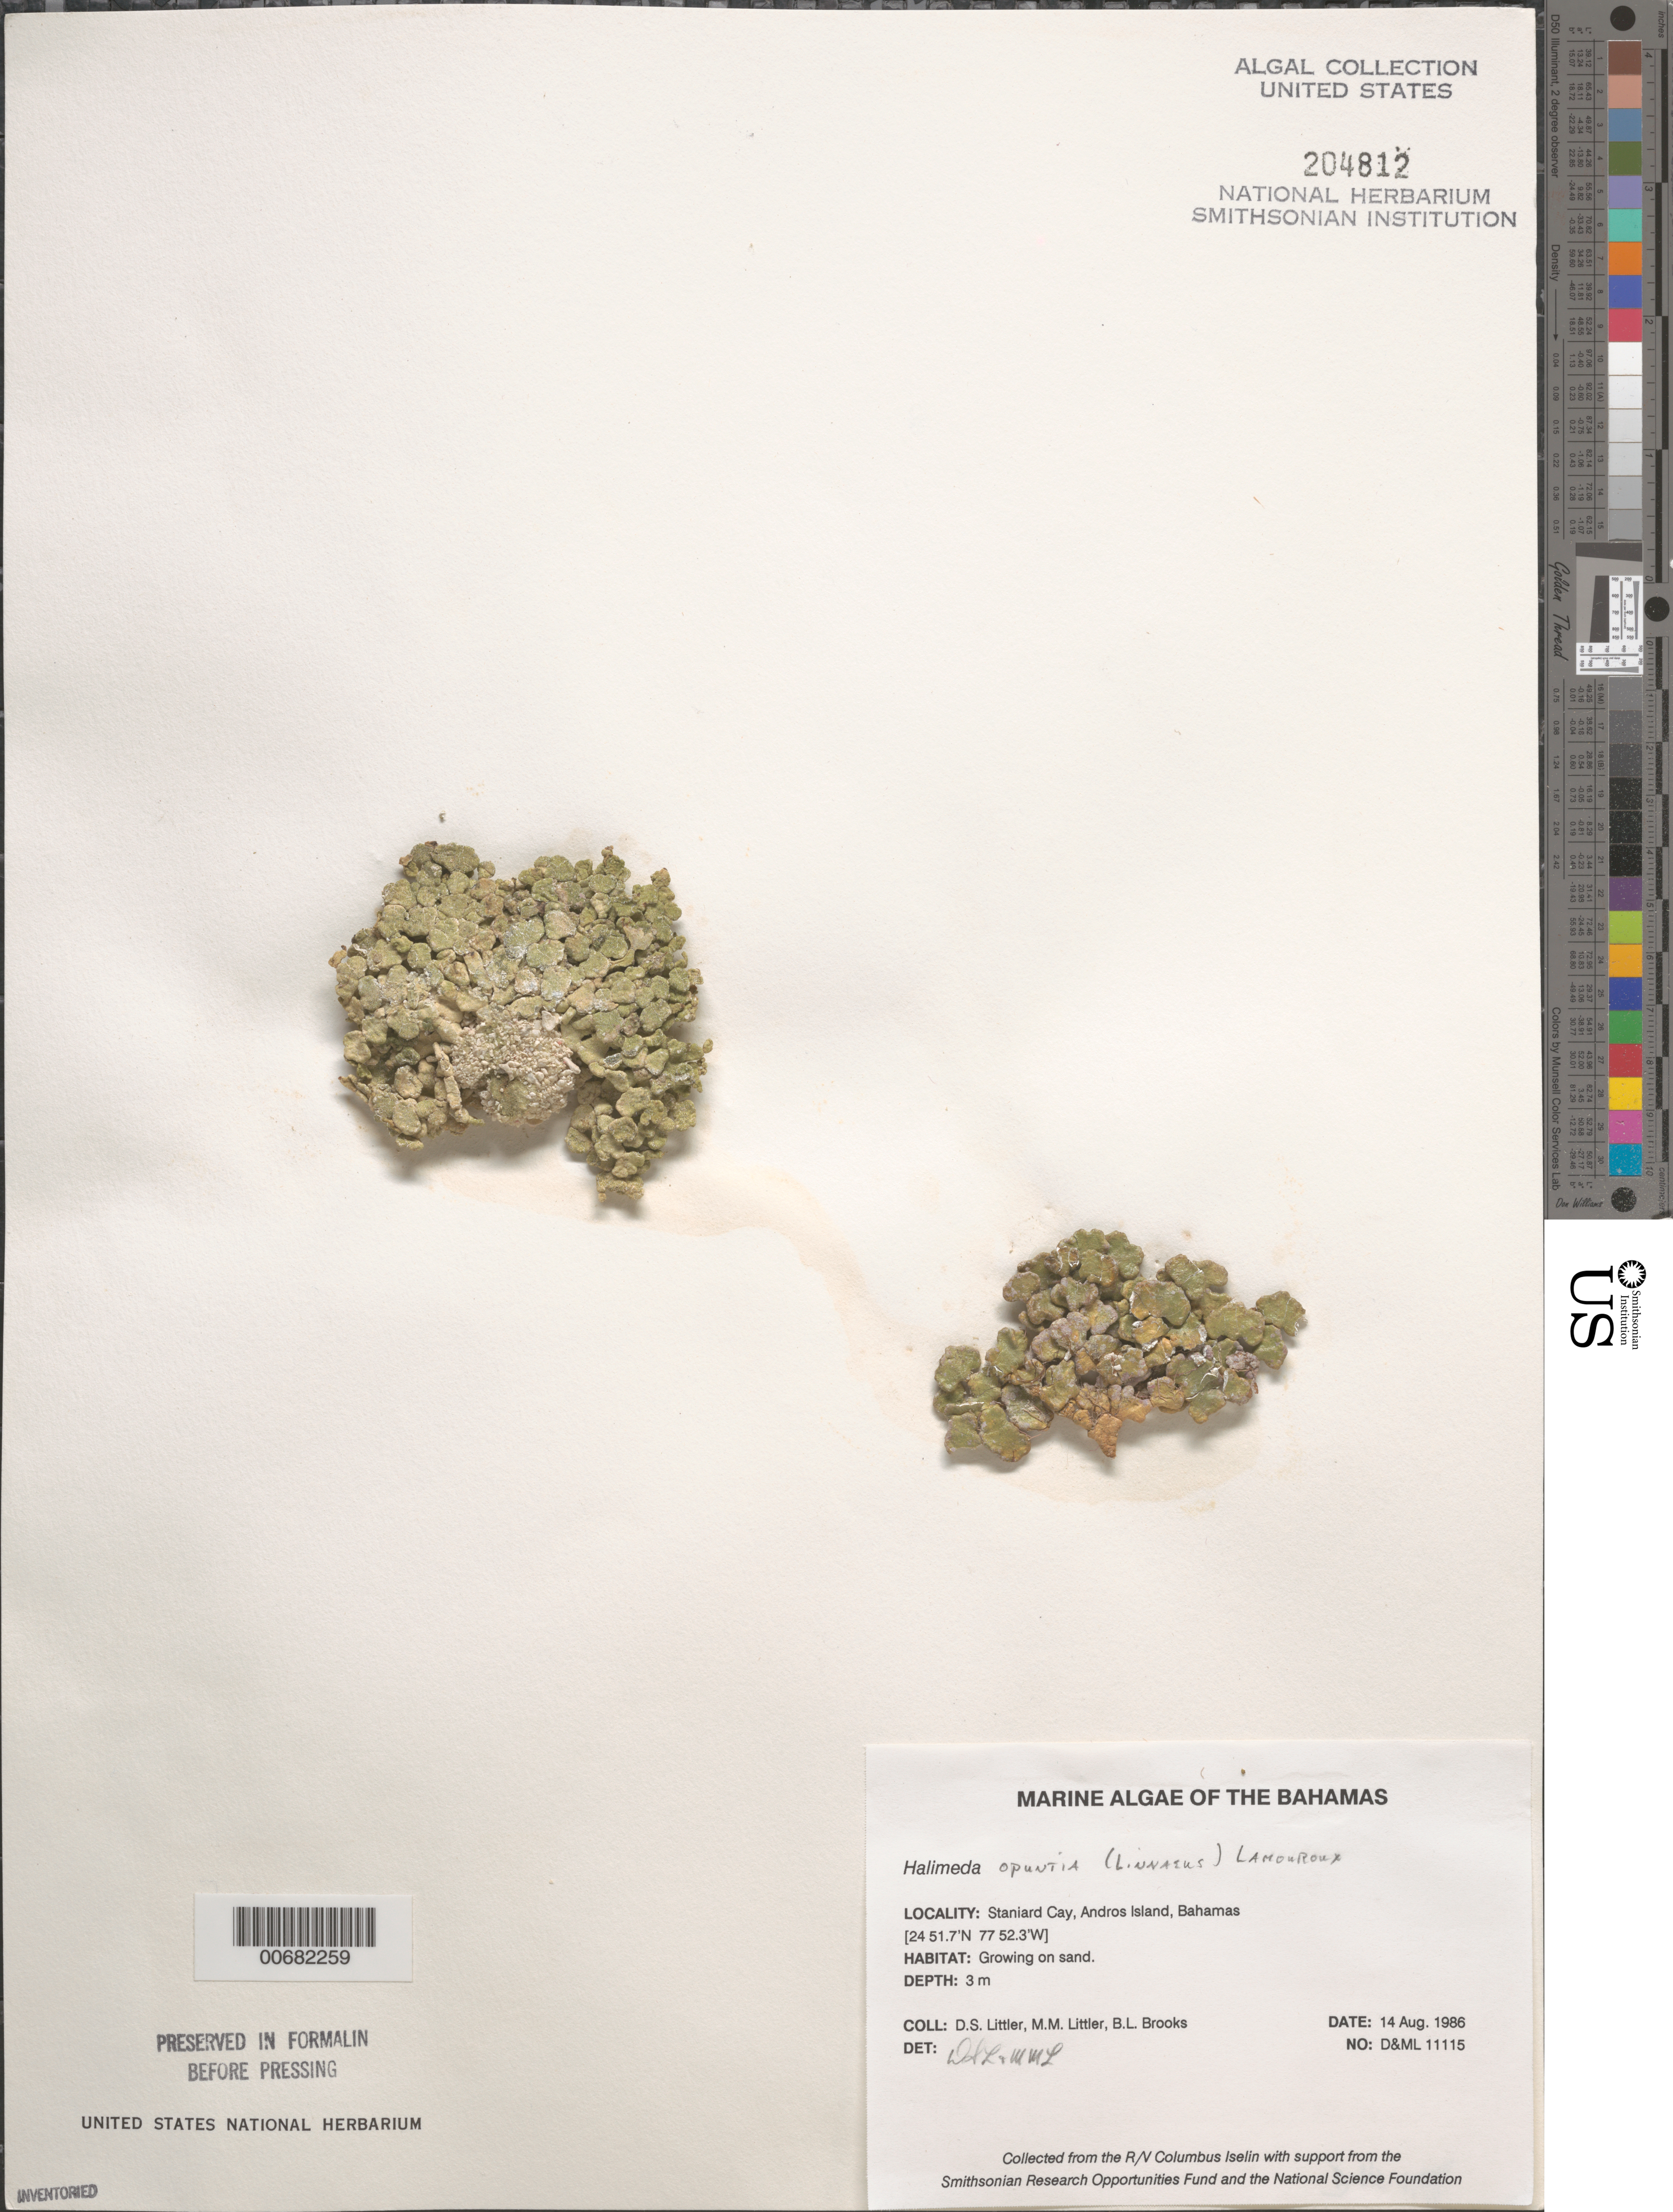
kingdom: Plantae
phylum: Chlorophyta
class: Ulvophyceae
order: Bryopsidales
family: Halimedaceae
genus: Halimeda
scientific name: Halimeda opuntia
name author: (L.) J.V.Lamouroux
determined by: Littler, D. S.; Littler, M. M.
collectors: D. S. Littler, M. M. Littler & B. Brooks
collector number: D&ML 11115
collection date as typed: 14 Aug 1986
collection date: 1986-08-14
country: Bahamas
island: Staniard Cay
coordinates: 24 51.7' N, 77 52.3' W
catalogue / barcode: US 204812